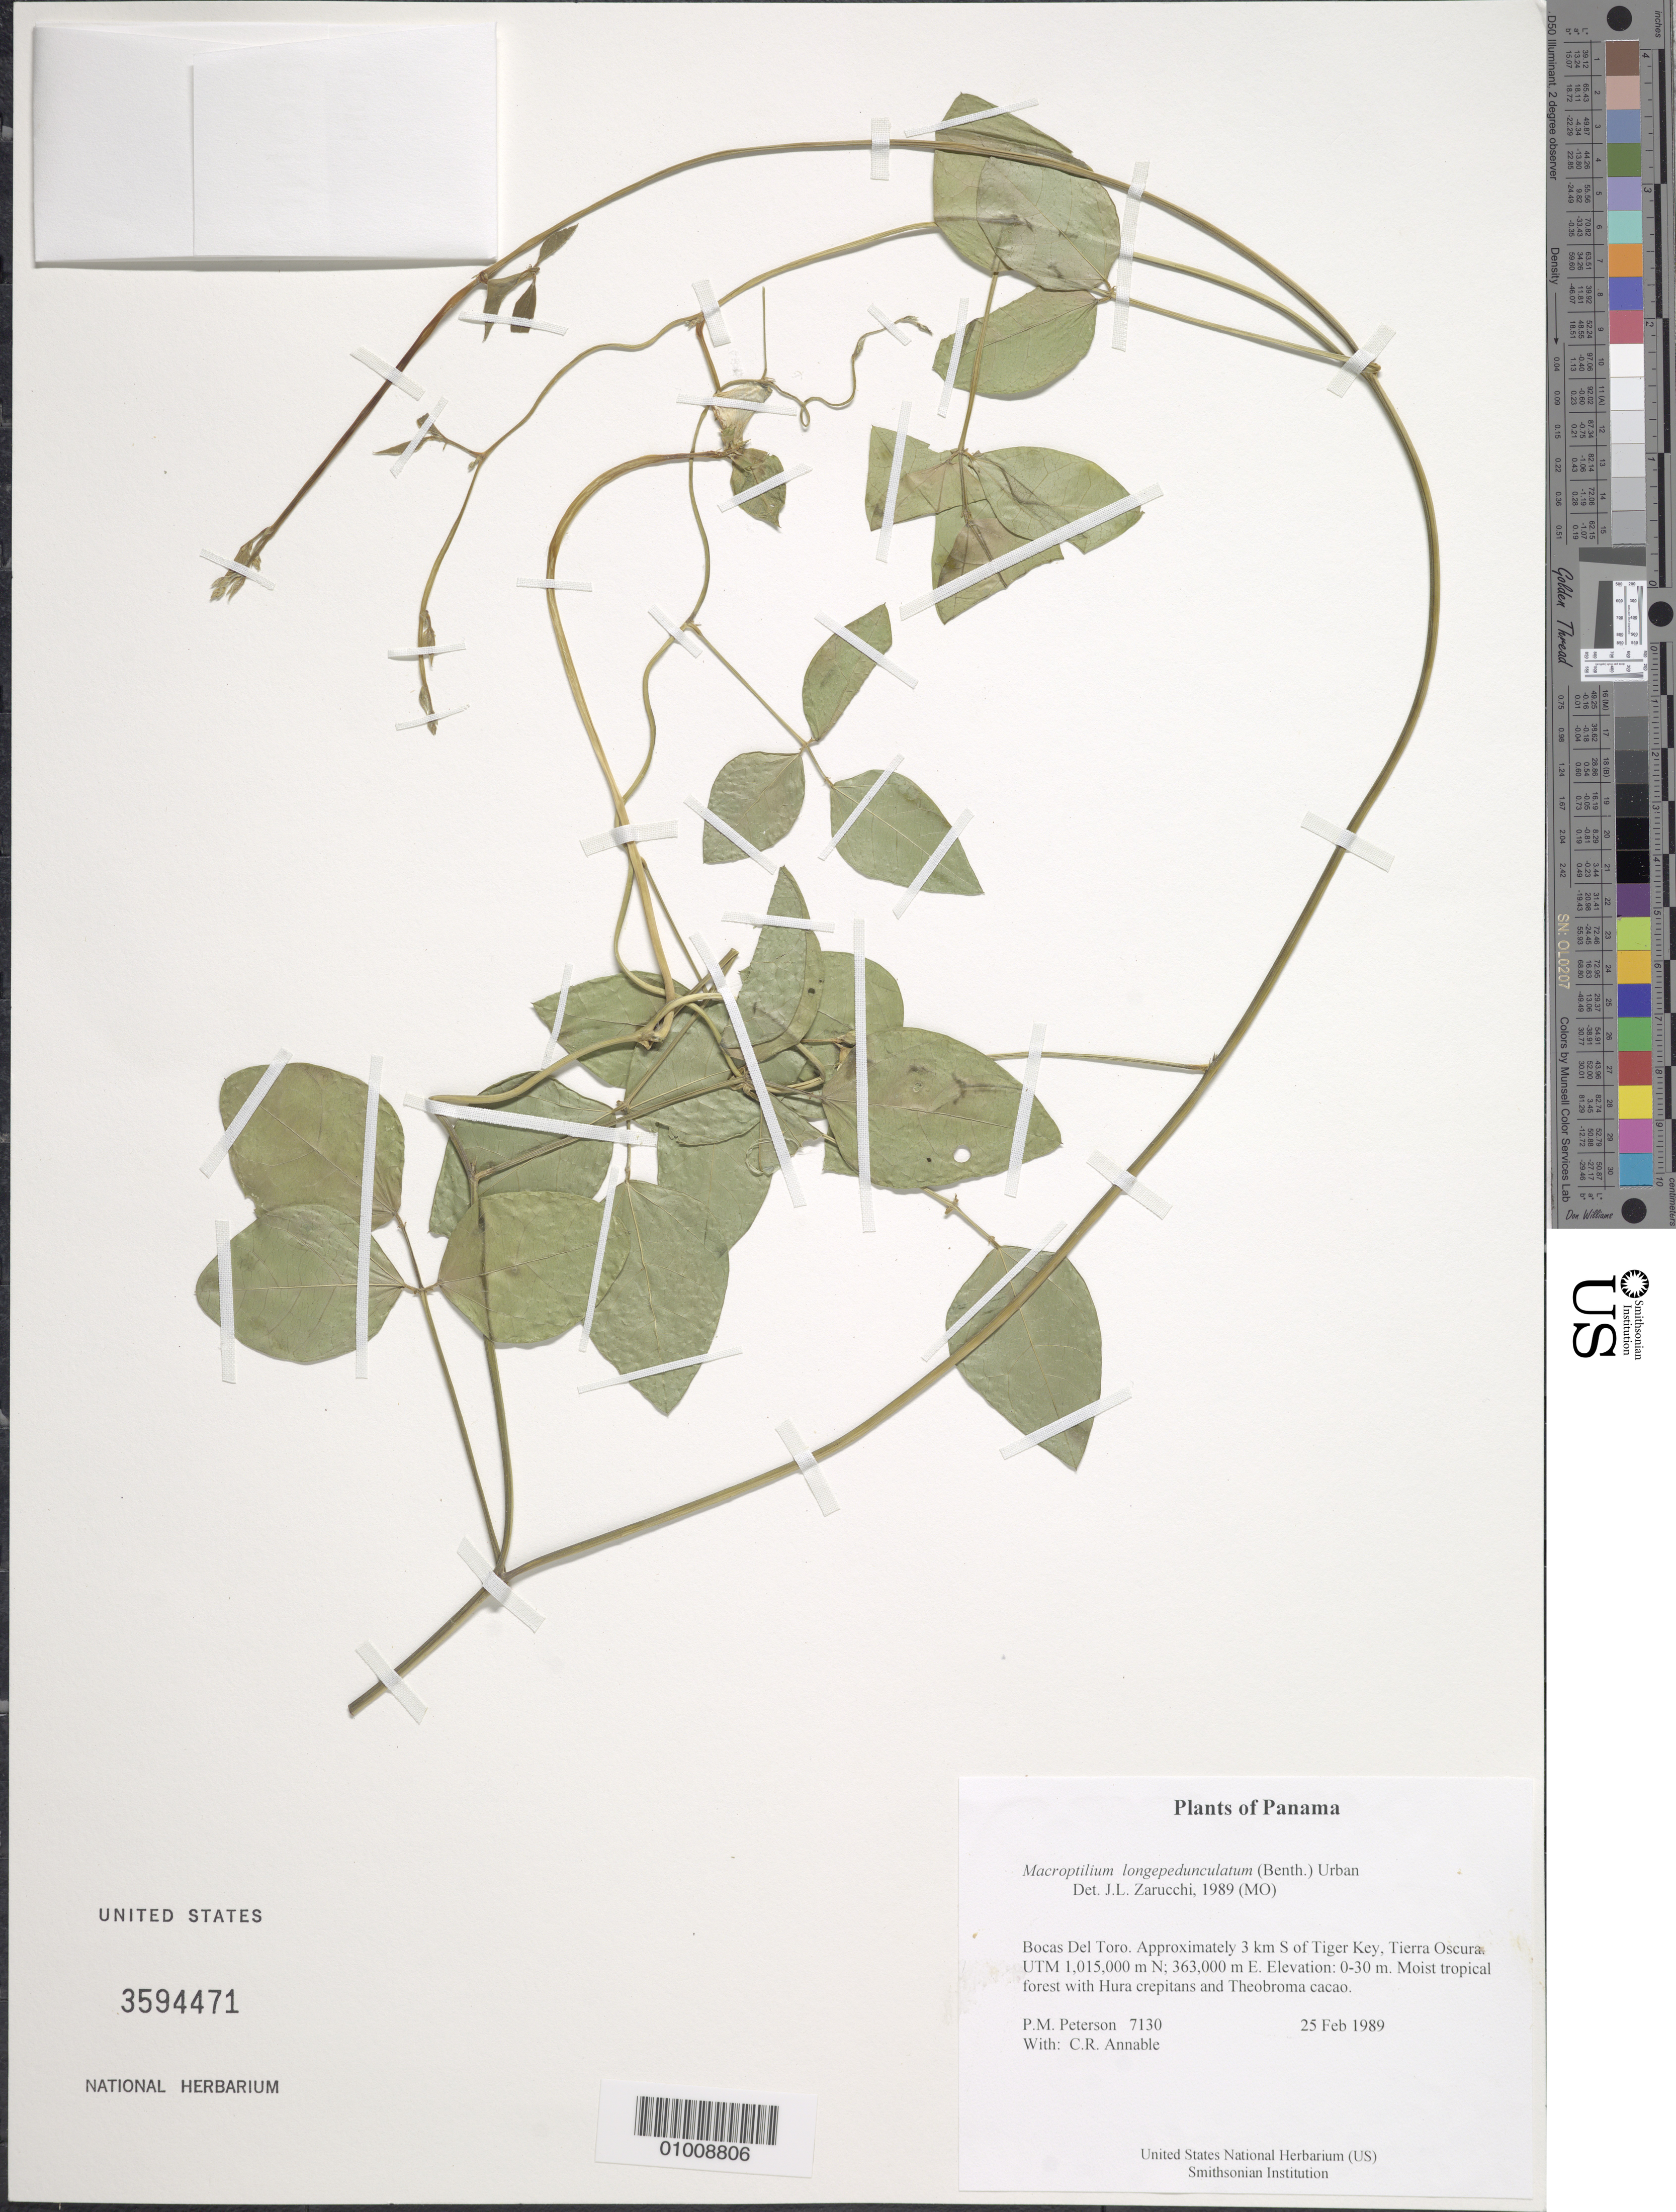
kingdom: Plantae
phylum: Tracheophyta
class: Magnoliopsida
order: Fabales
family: Fabaceae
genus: Macroptilium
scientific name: Macroptilium longepedunculatum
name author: (Benth.) Urb.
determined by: Zarucchi, J. L.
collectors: P. M. Peterson & C. R. Annable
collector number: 07130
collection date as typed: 25 Feb 1989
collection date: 1989-02-25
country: Panama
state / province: Bocas del Toro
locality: Approximately 3 km S of Tiger Key, Tierra Oscura. UTM 1,015,000 m N; 363,000 m E.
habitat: Moist tropical forest with Hura crepitans and Theobroma cacao.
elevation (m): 0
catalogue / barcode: US 3594471